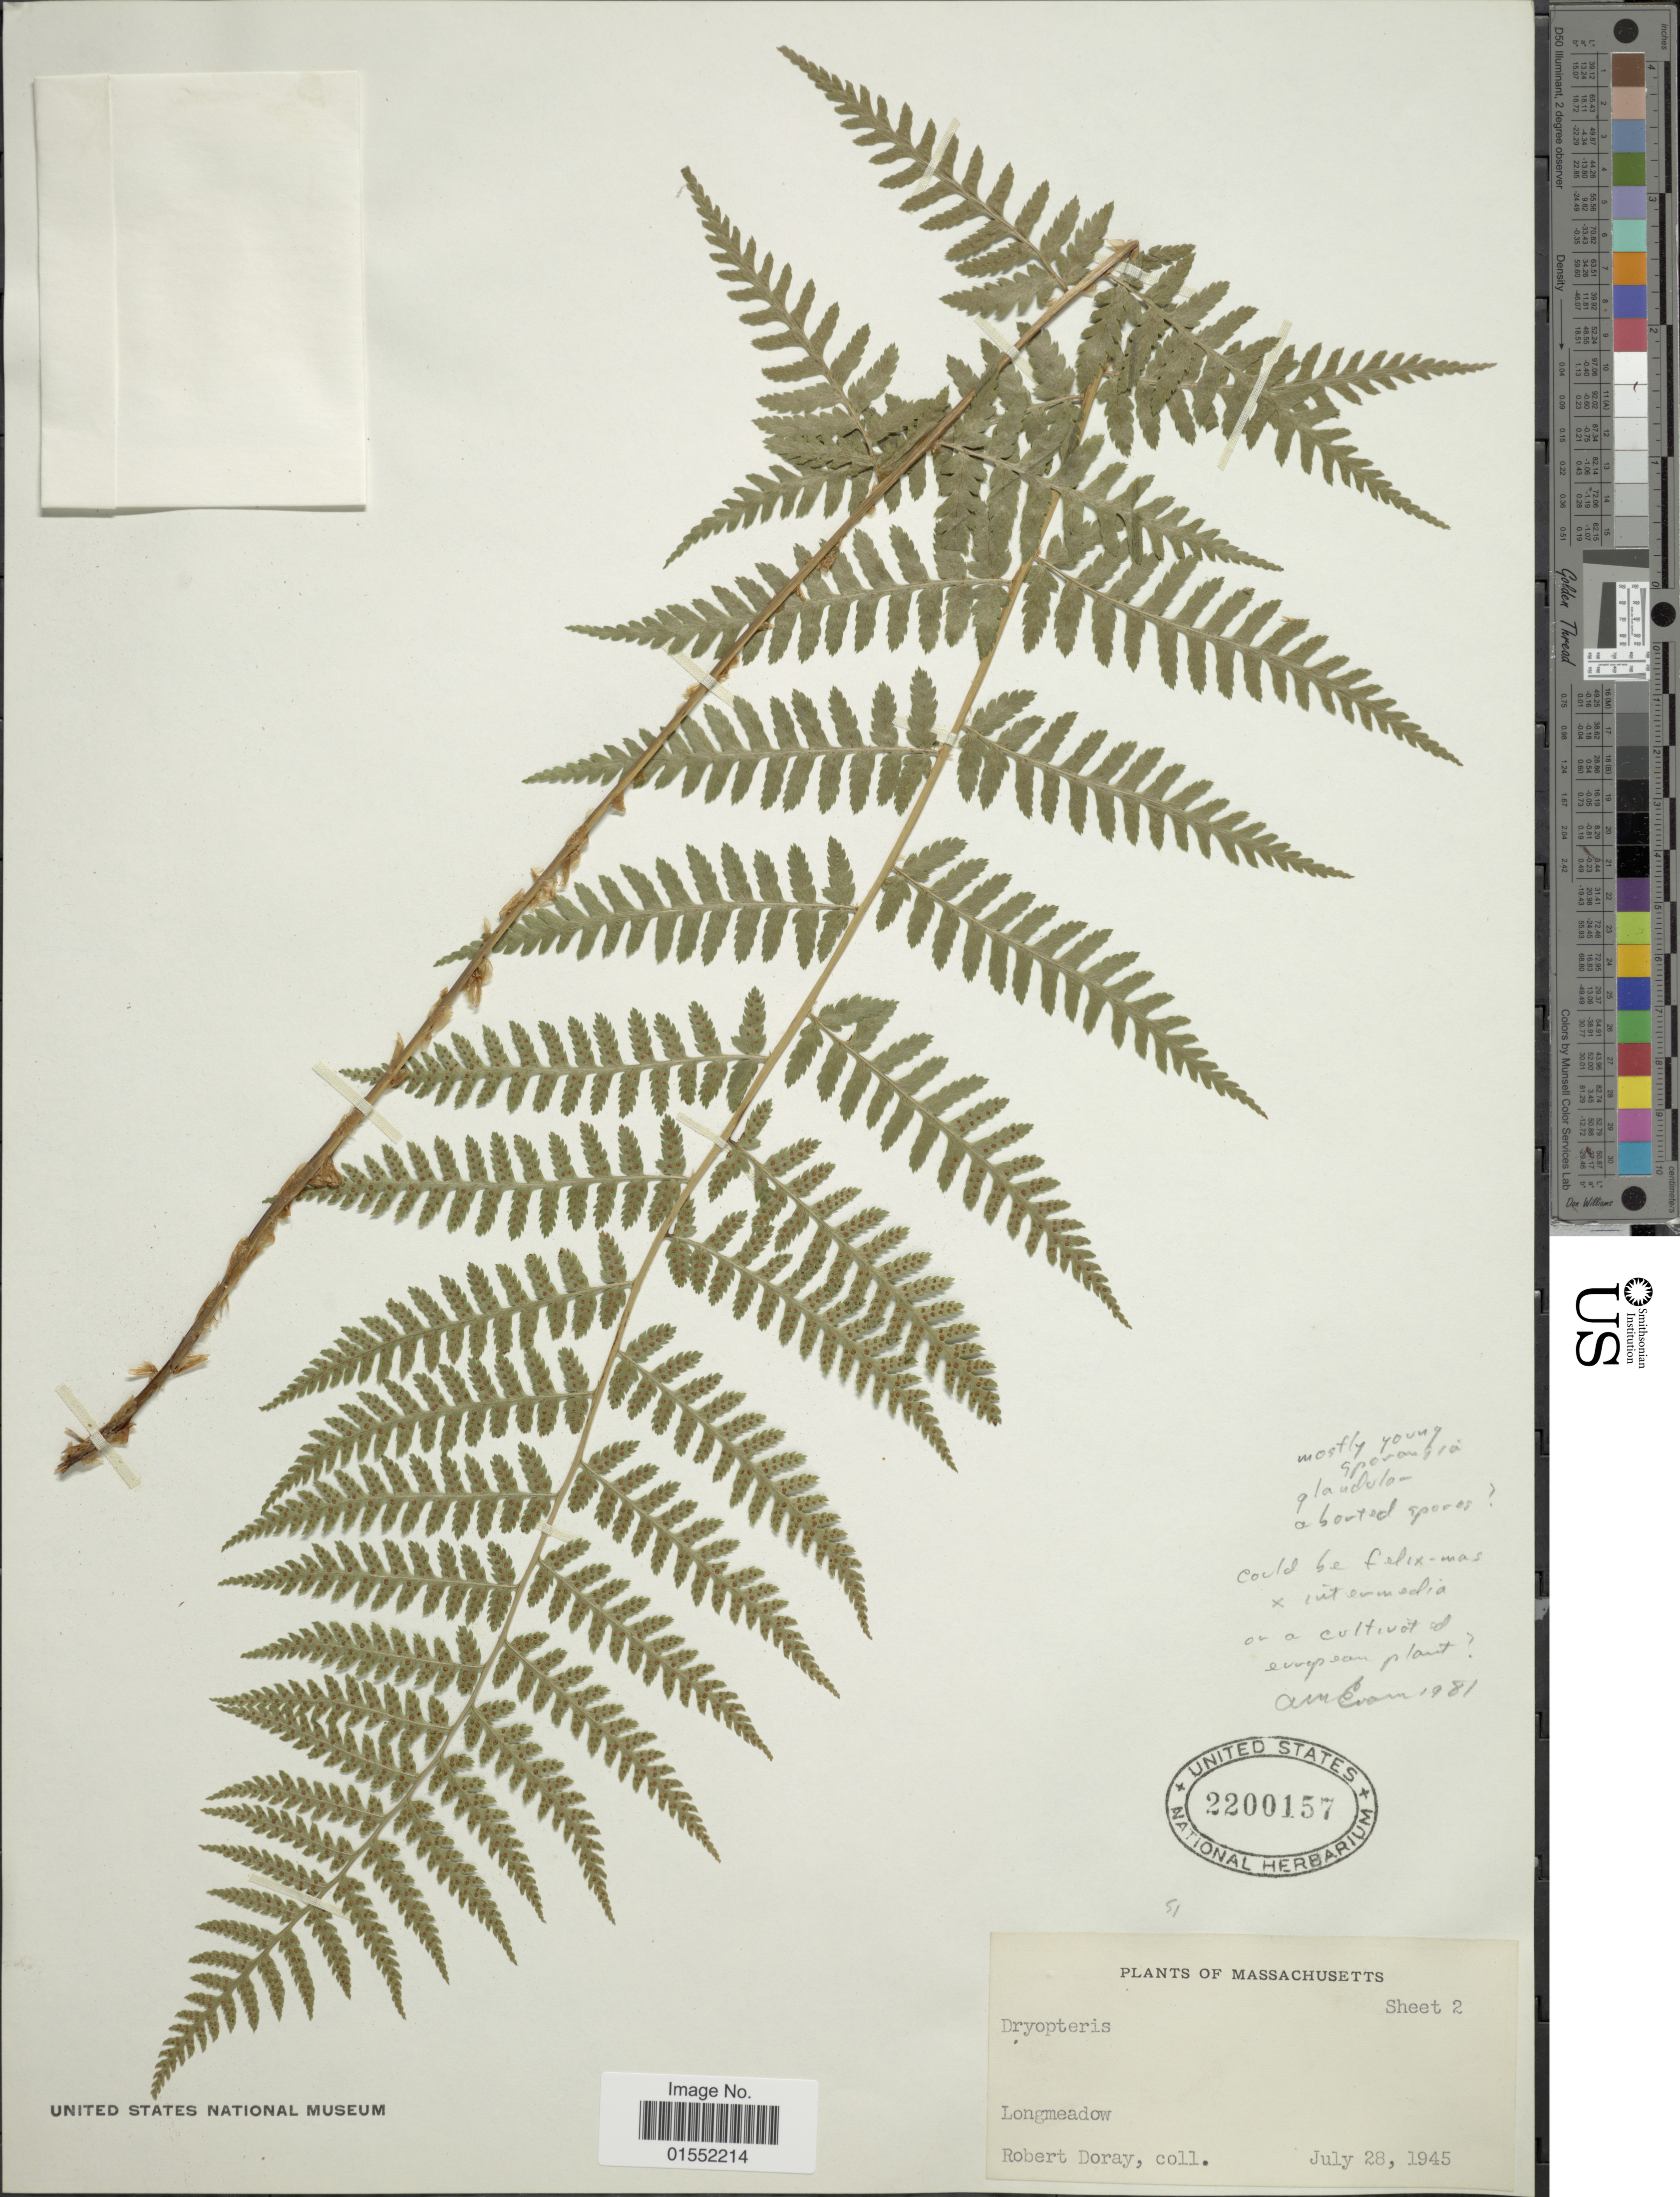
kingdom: Plantae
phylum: Tracheophyta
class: Polypodiopsida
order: Polypodiales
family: Dryopteridaceae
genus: Dryopteris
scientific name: Dryopteris sp.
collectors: R. Doray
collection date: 1945-07-28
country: United States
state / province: Massachusetts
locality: Longmeadow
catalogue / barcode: US 2200157